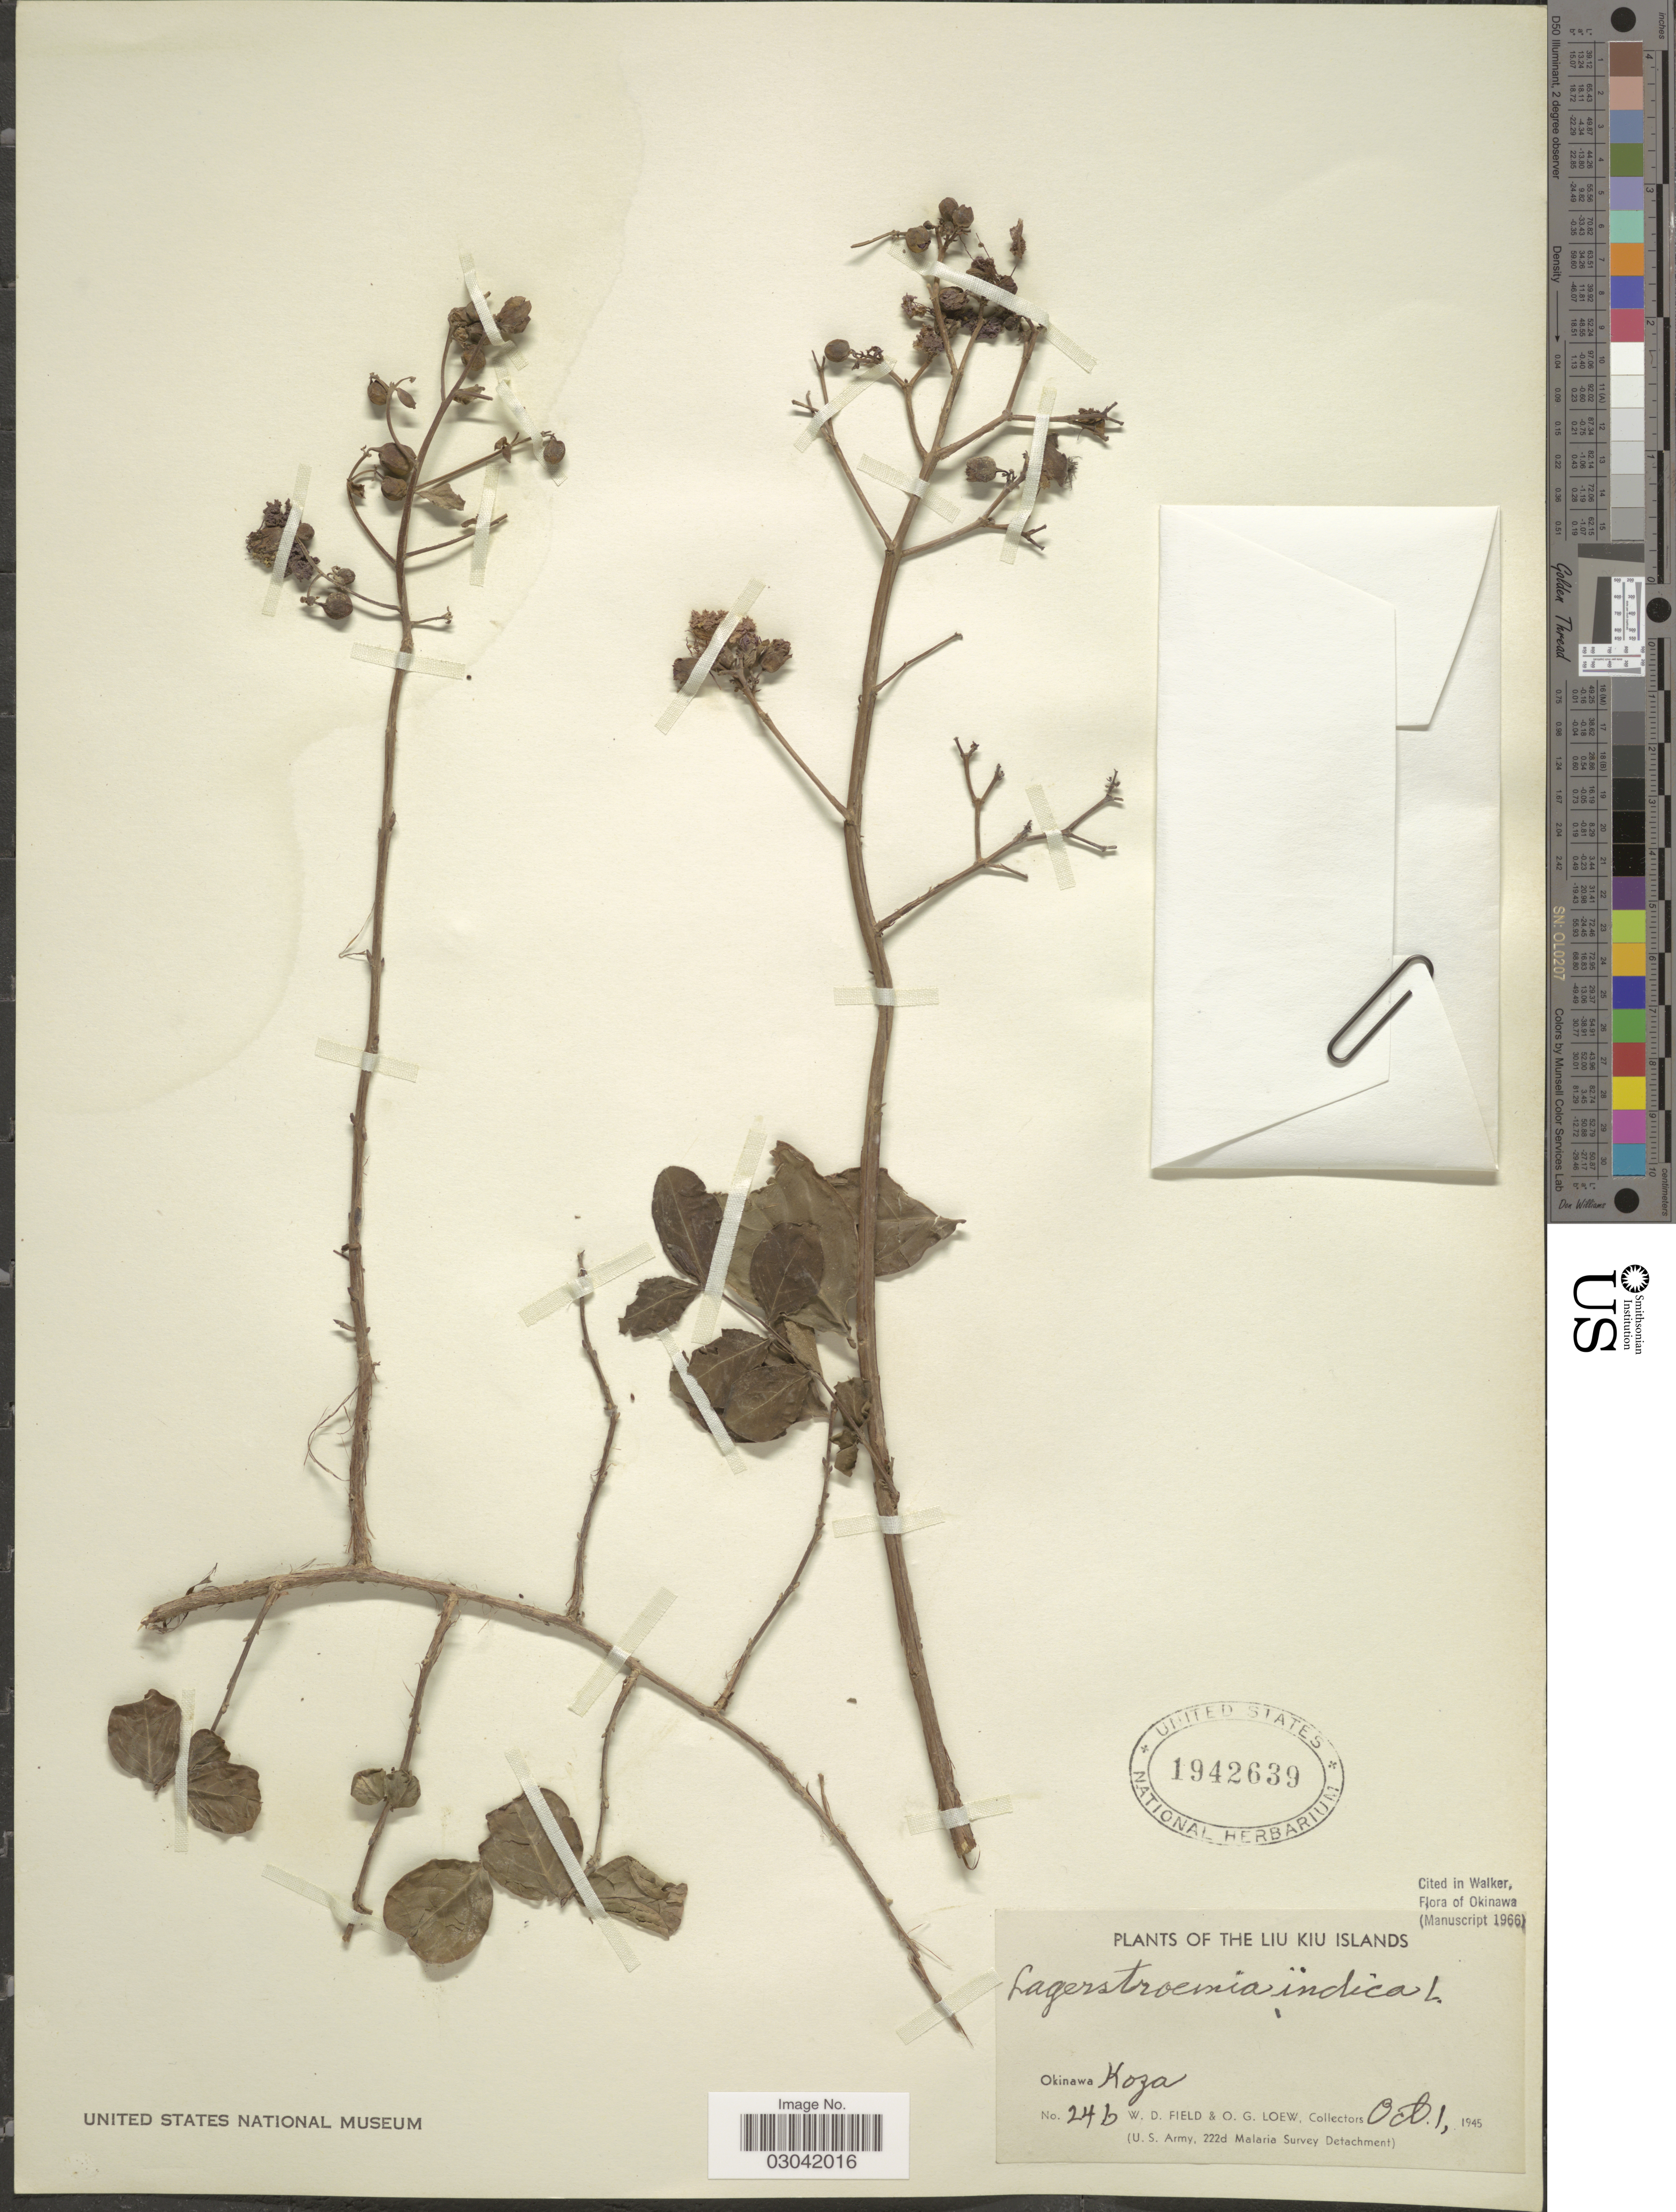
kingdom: Plantae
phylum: Tracheophyta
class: Magnoliopsida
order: Myrtales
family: Lythraceae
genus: Lagerstroemia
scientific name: Lagerstroemia indica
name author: L.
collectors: W. D. Field & O. G. Loew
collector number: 24b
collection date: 1945-10-01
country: Japan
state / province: Okinawa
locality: The Liu Kiu Islands. Okinawa Koza.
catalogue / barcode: US 1942639